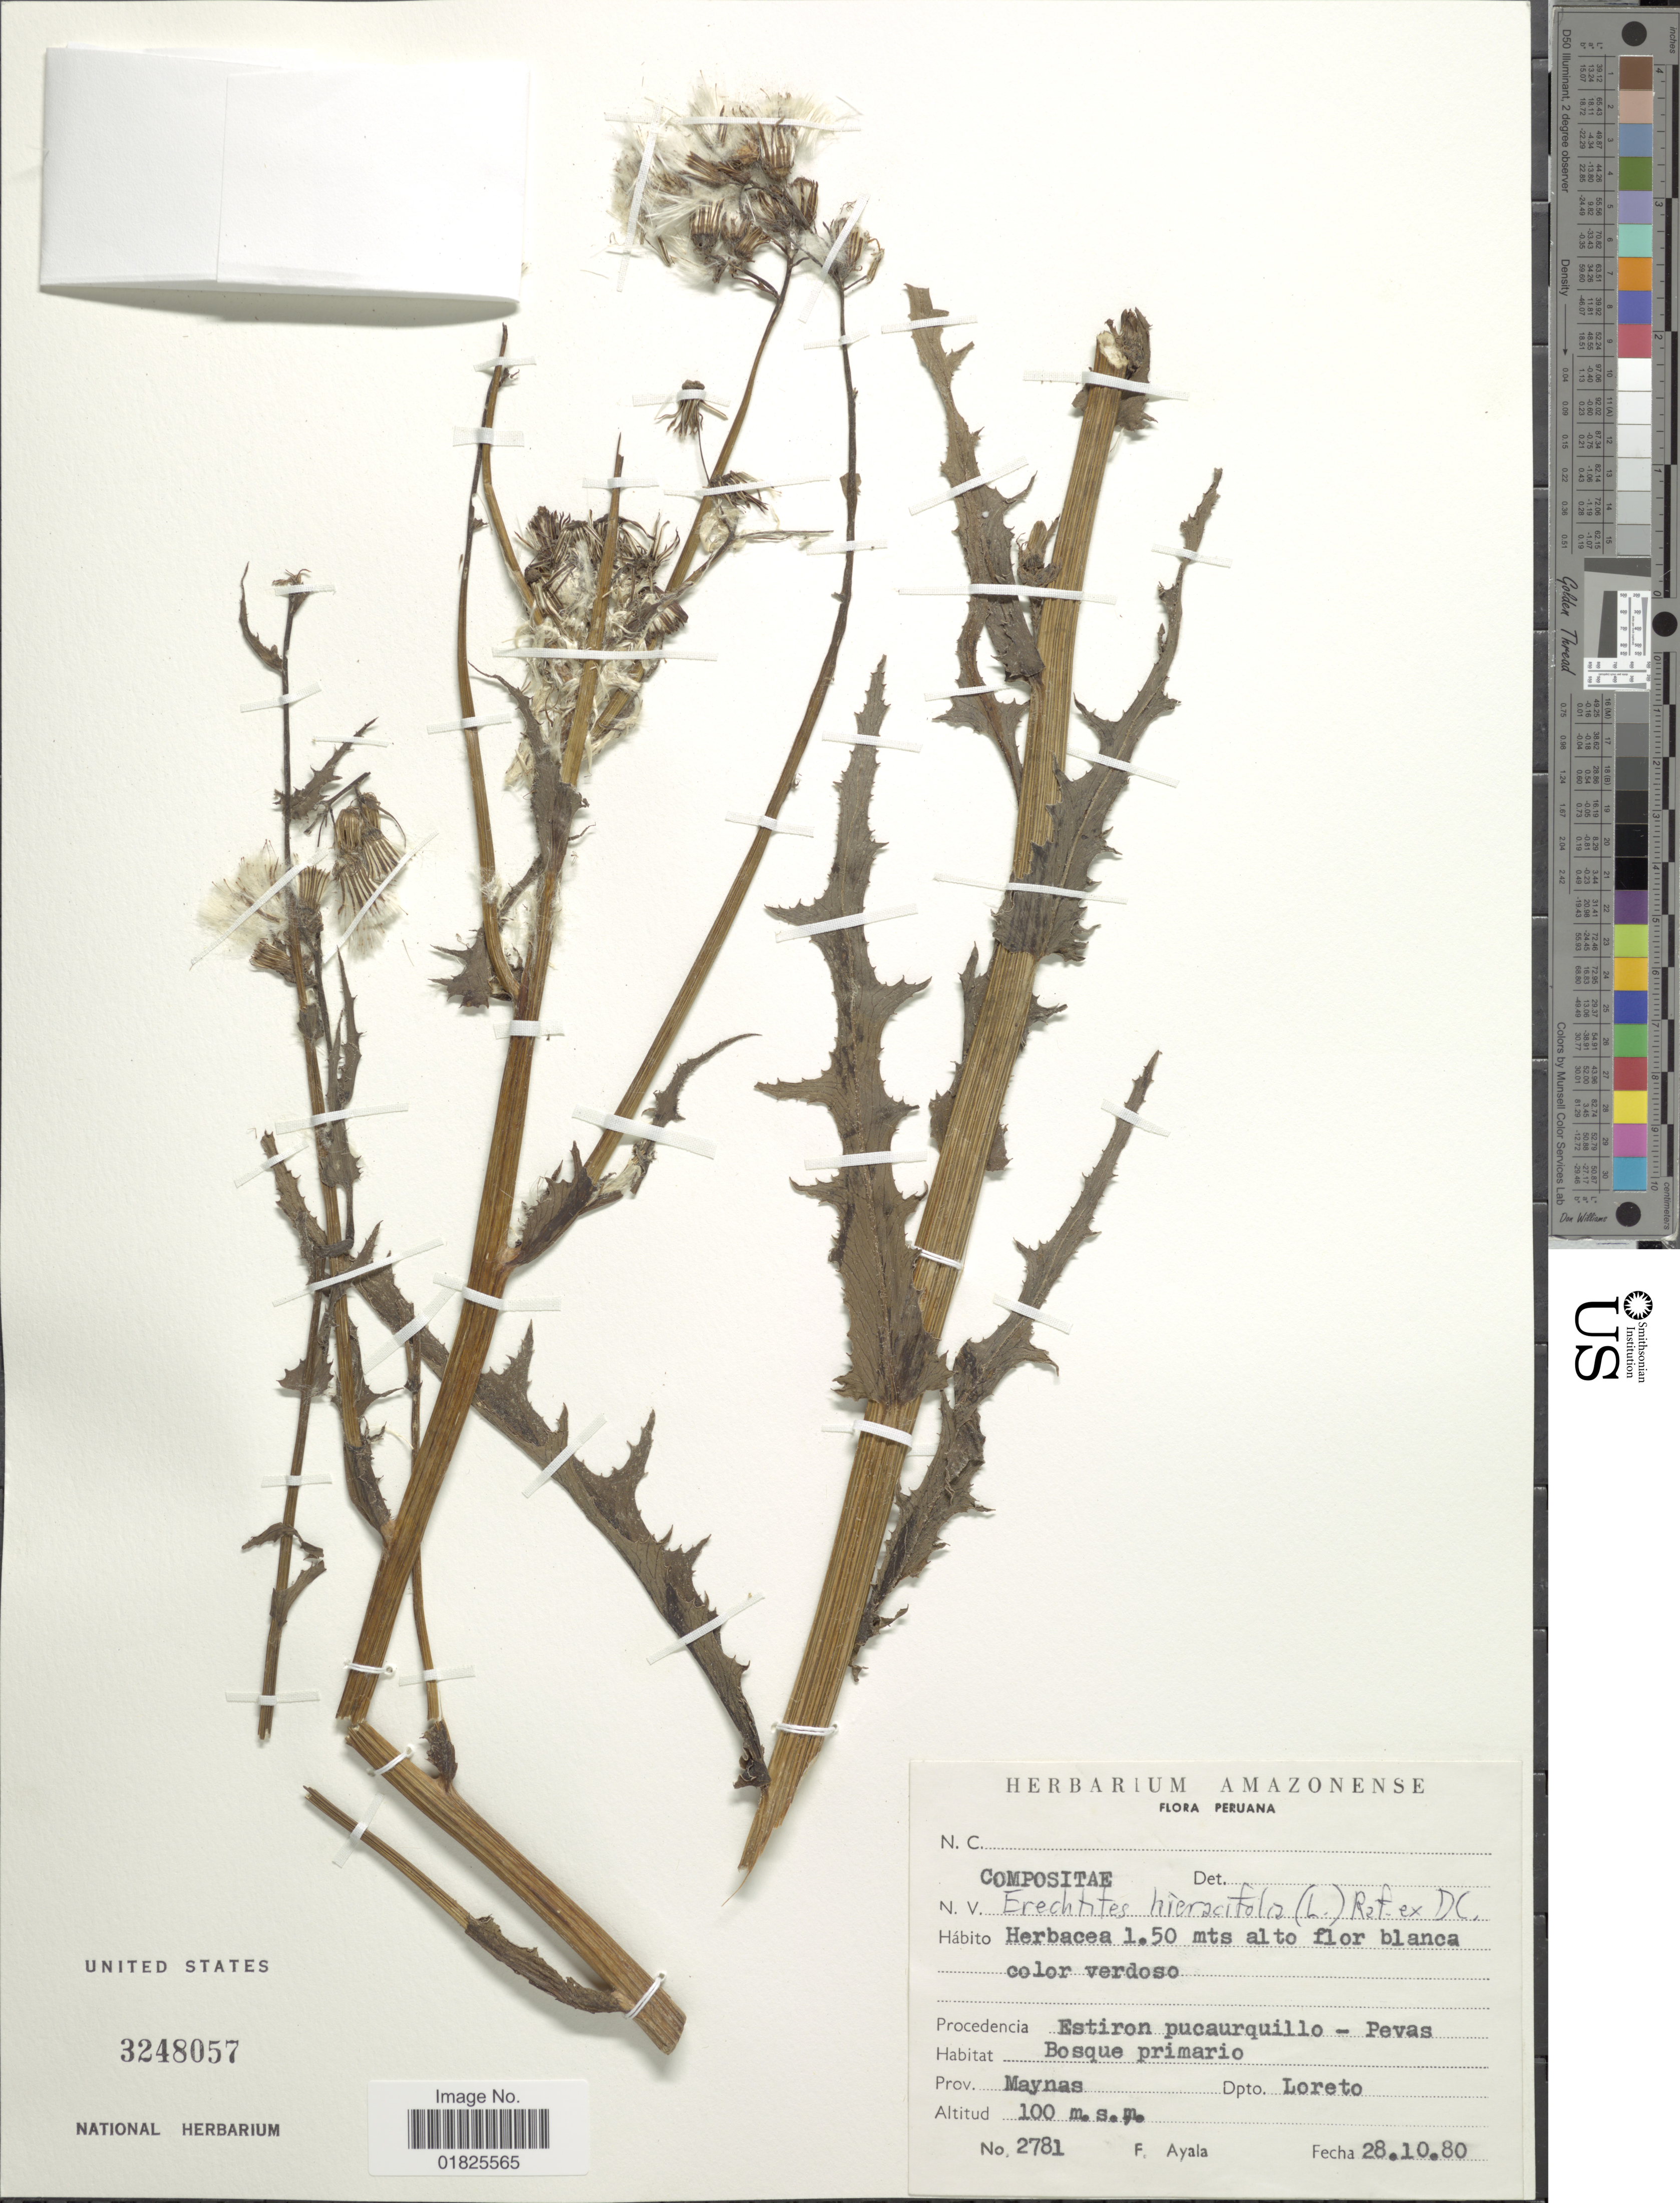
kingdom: Plantae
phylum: Tracheophyta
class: Magnoliopsida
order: Asterales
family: Asteraceae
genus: Erechtites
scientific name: Erechtites hieraciifolius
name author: (L.) Raf. ex DC.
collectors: F. Ayala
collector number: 2781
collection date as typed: Transcribed d/m/y: 28/10/80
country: Peru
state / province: Loreto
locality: Estiron pucaurquillo-Pevas Prov. Maynas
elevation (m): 100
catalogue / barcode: US 3248057